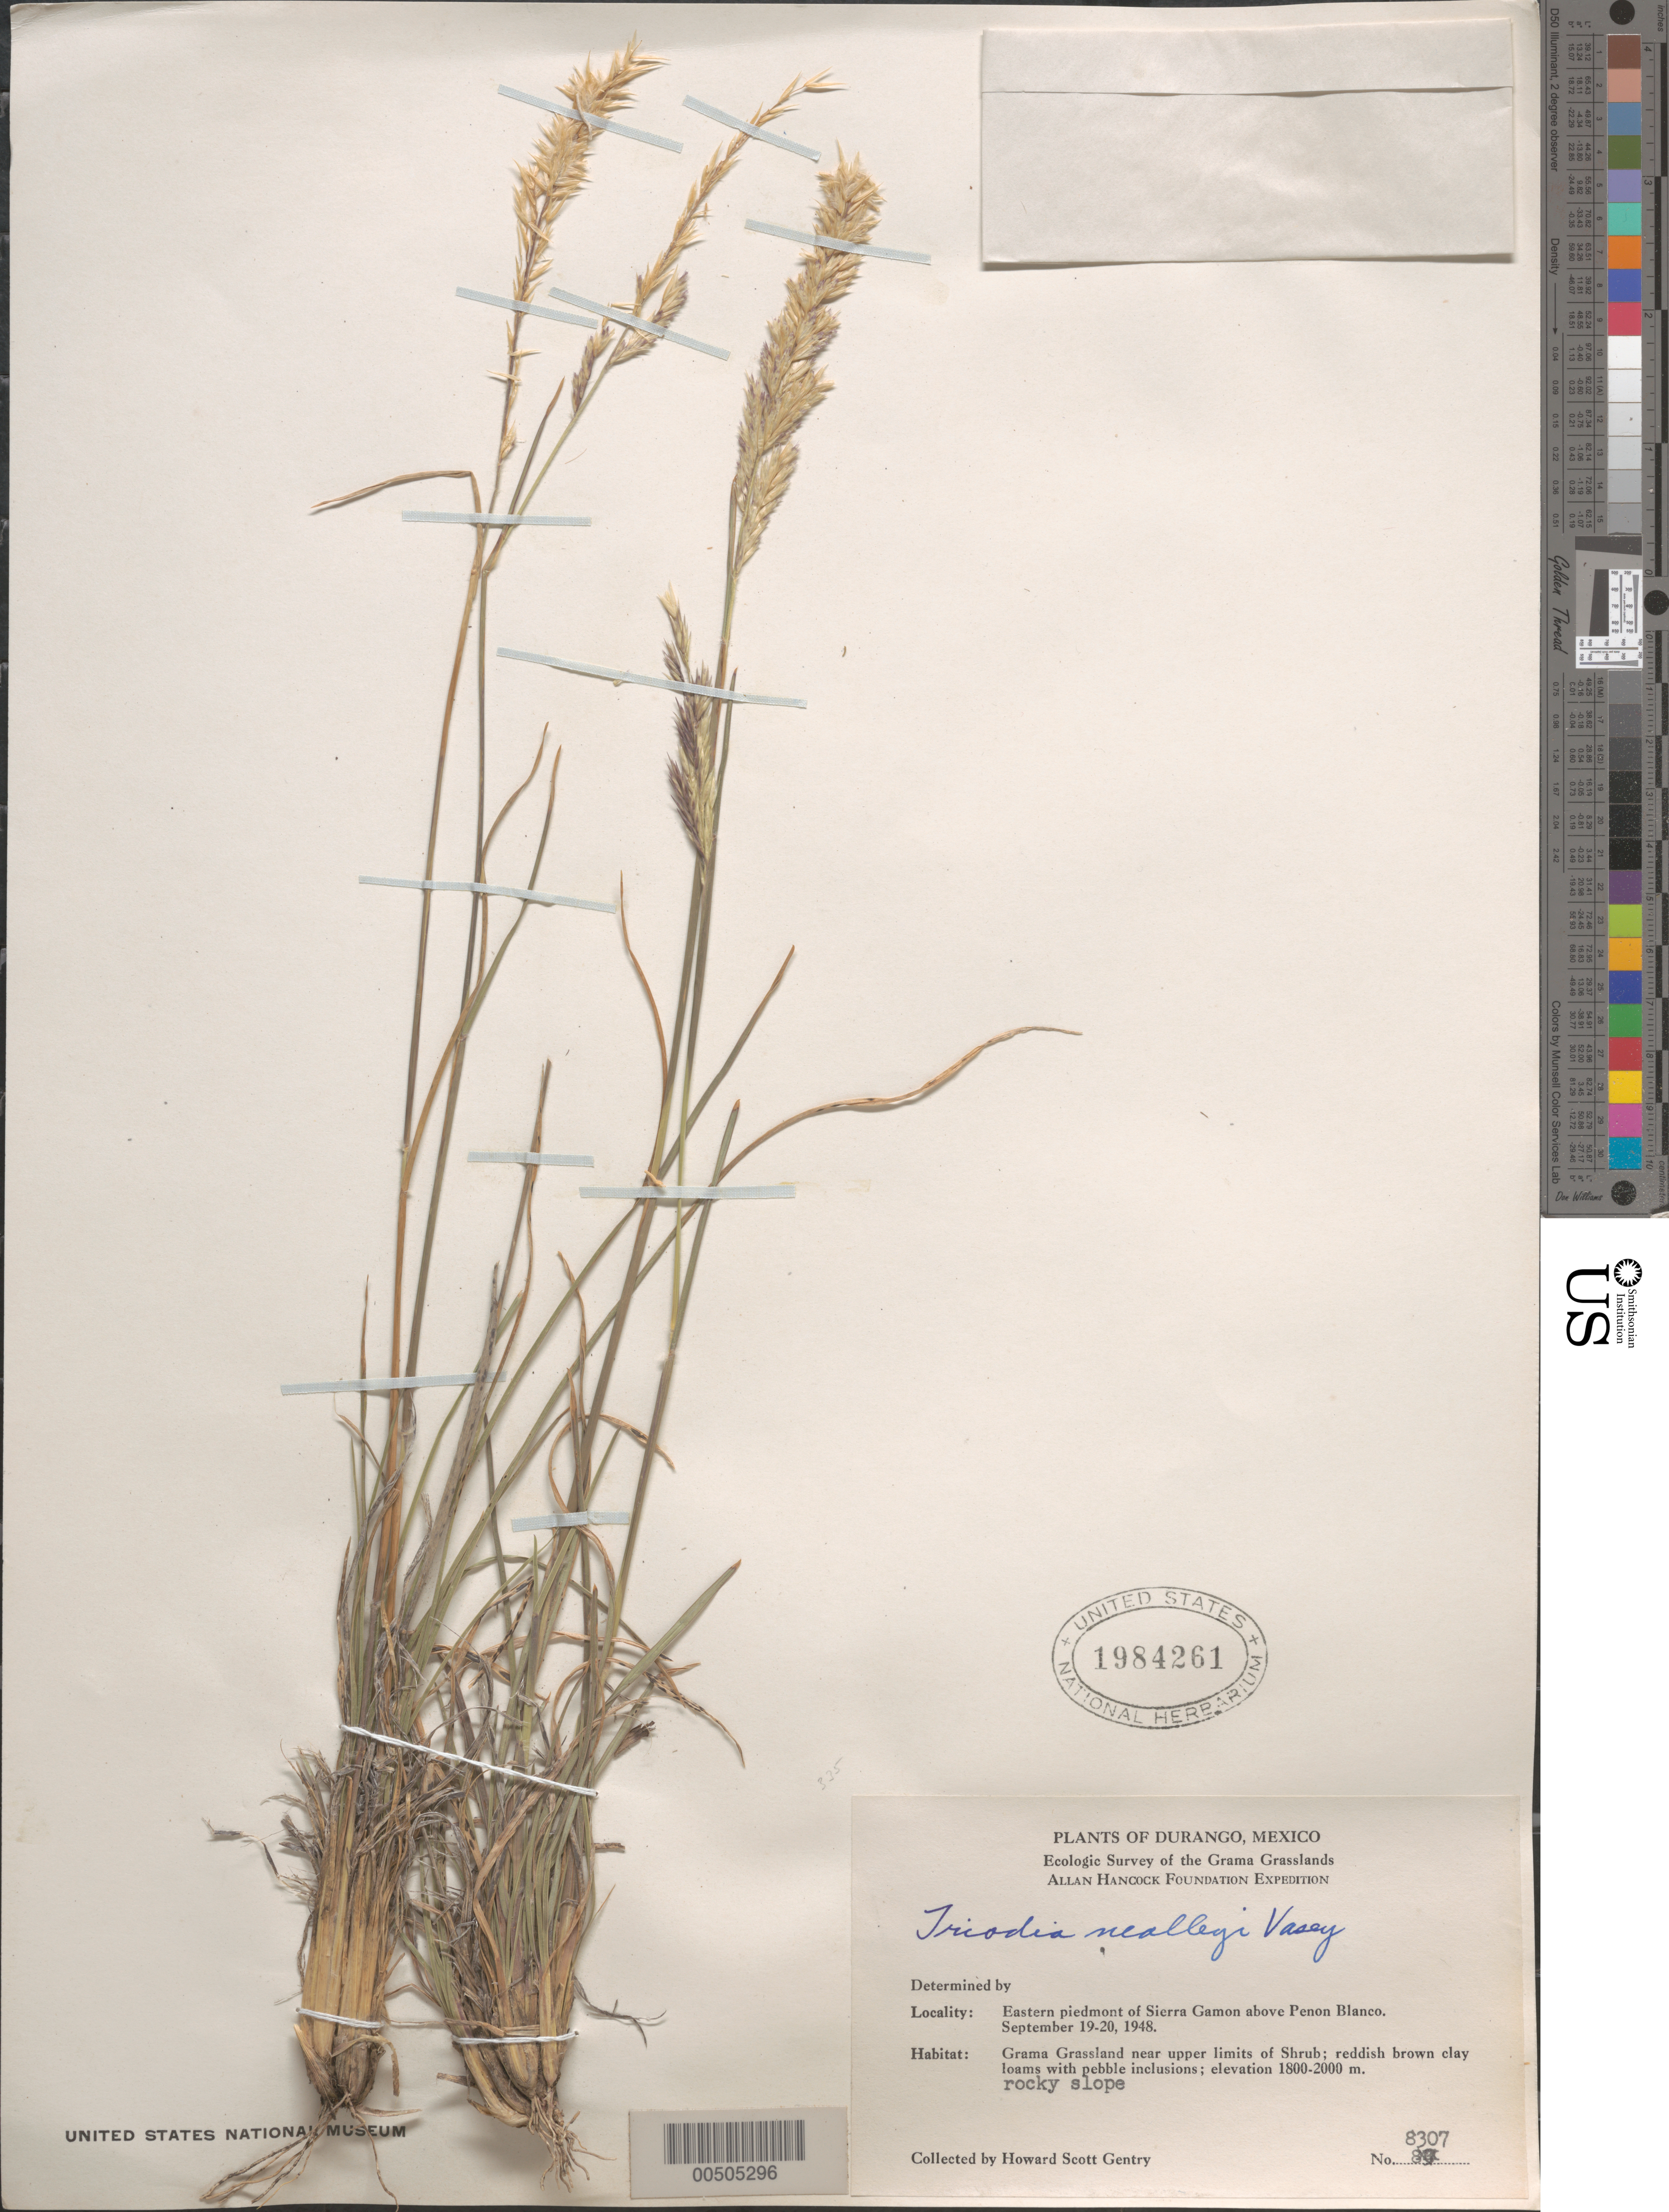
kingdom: Plantae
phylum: Tracheophyta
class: Liliopsida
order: Poales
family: Poaceae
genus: Erioneuron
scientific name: Erioneuron nealleyi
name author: (Vasey) Tateoka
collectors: H. S. Gentry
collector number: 8307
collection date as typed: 19 Sep 1948 to 20 Sep 1948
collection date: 1948-09-19/1948-09-20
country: Mexico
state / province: Durango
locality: E piedmont of Sierra Gamon above Penon Blanco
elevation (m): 1800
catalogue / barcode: US 1984261